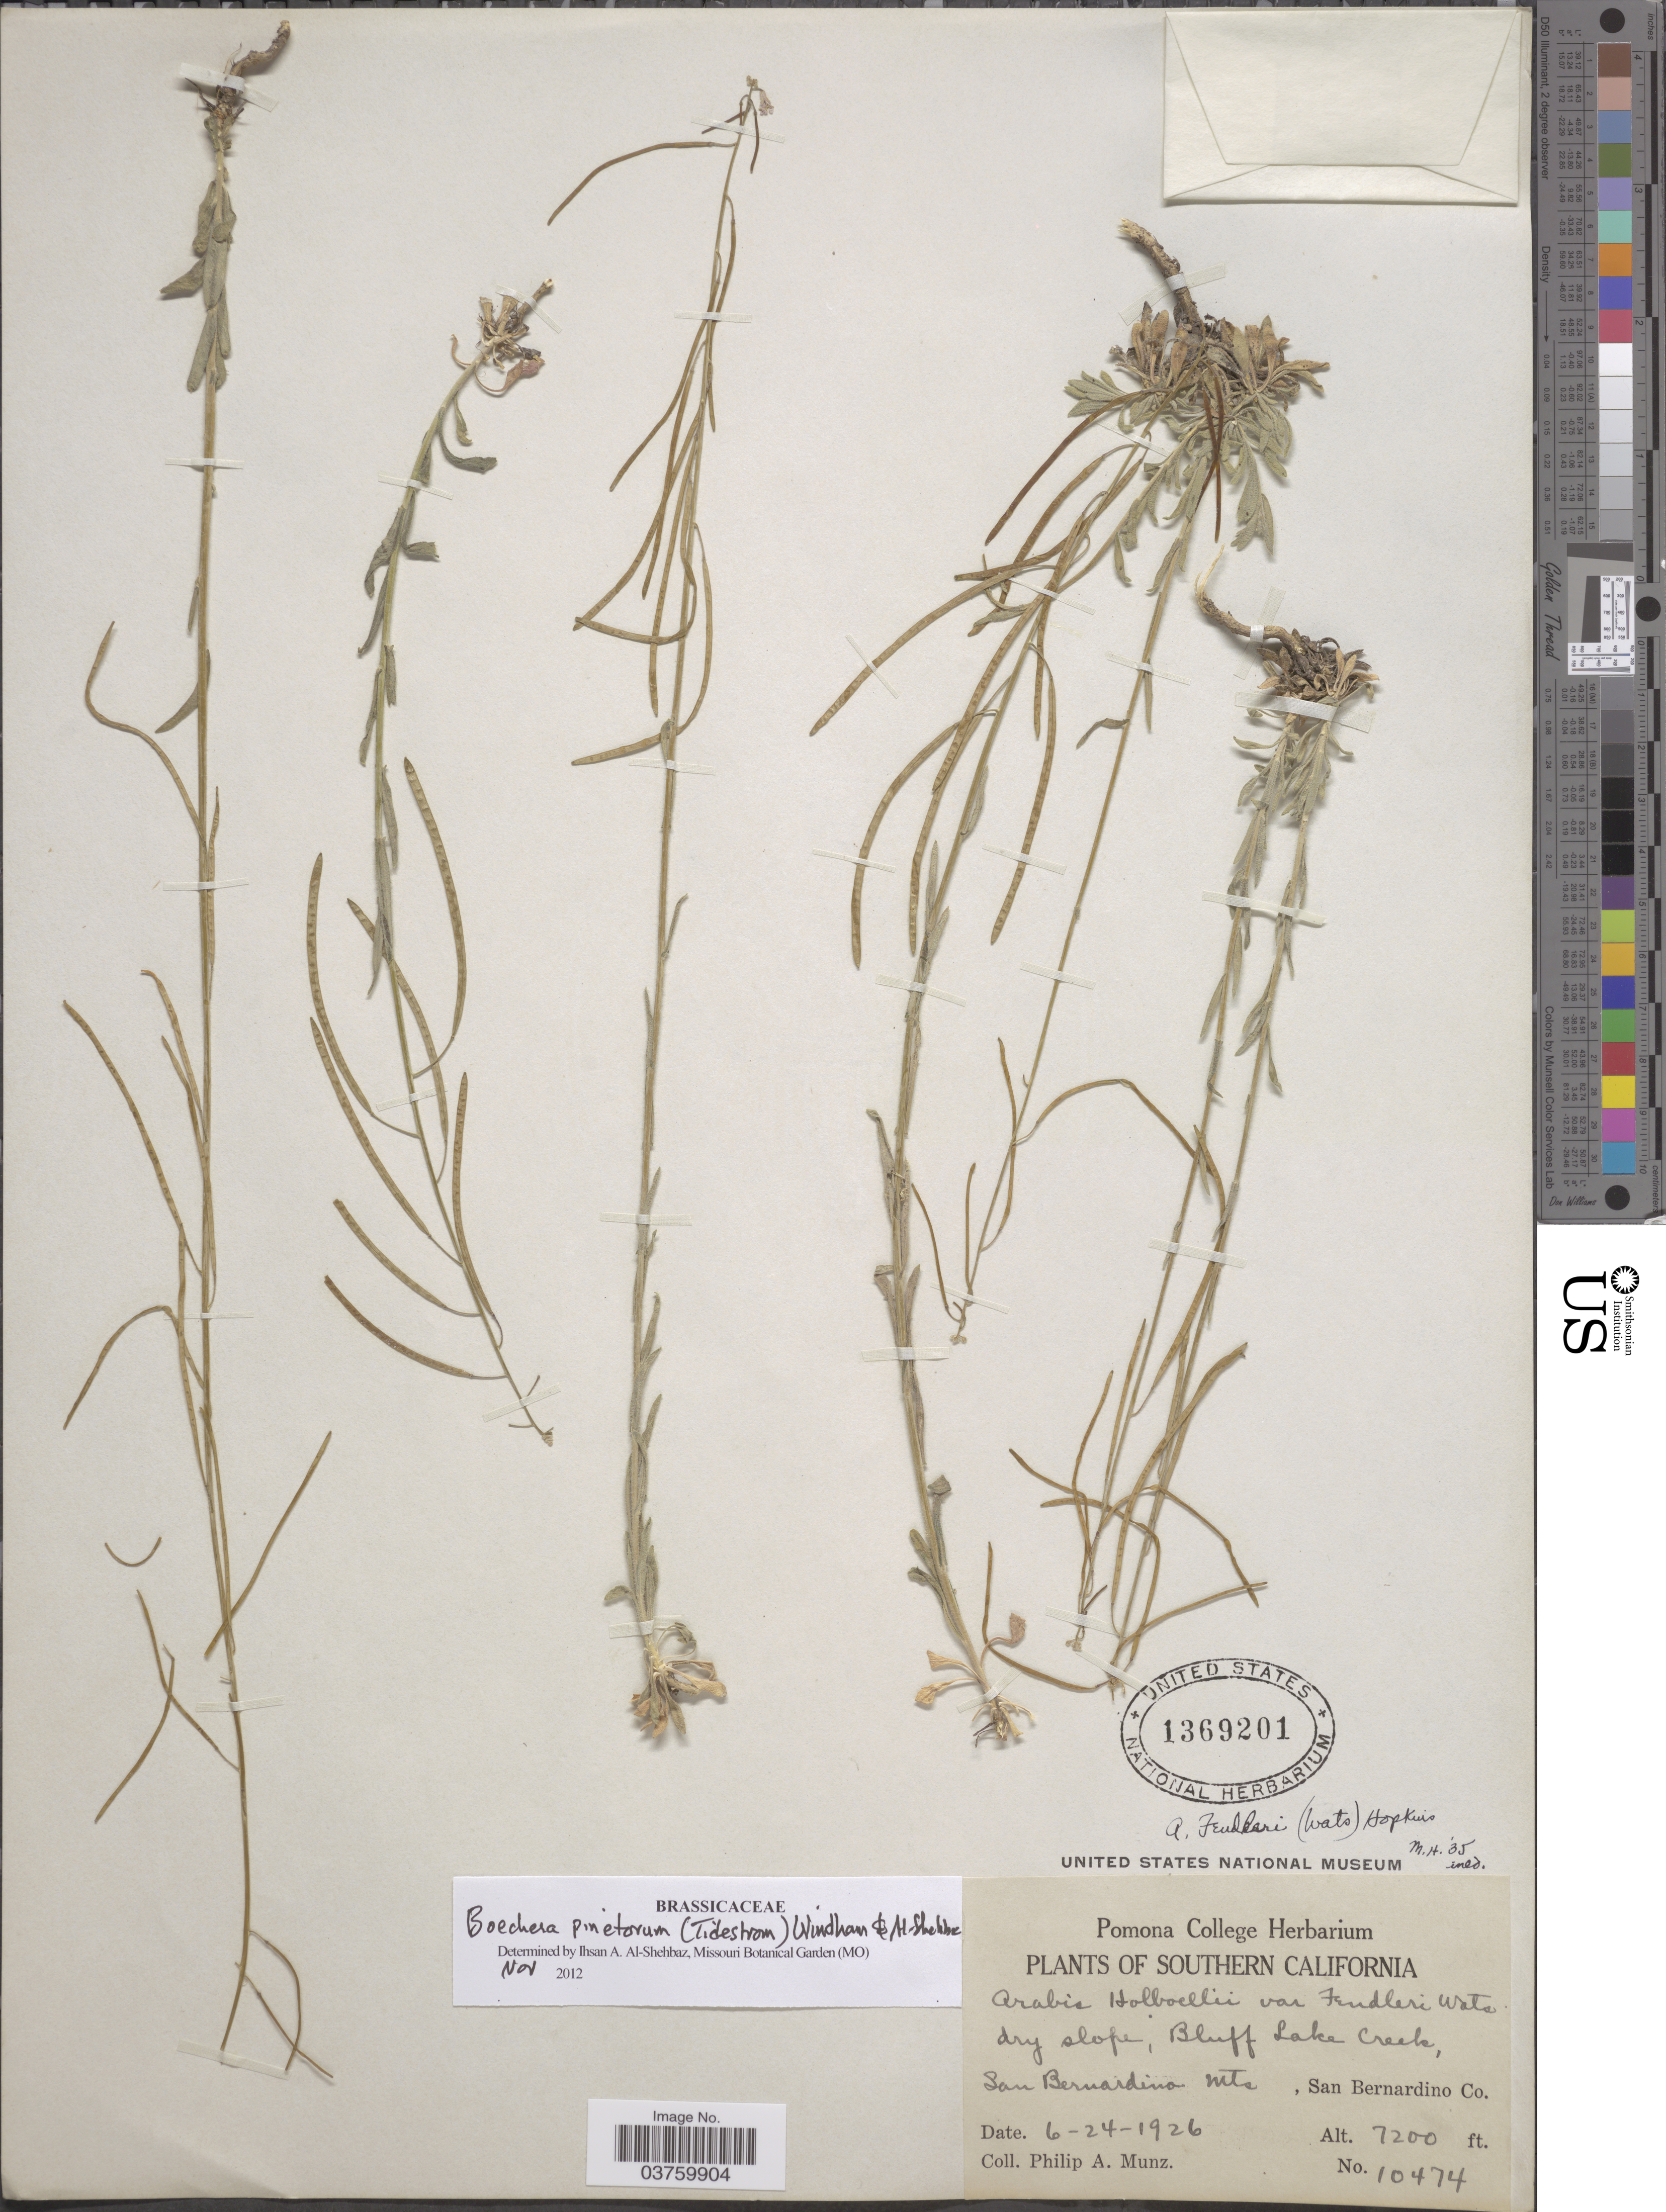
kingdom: Plantae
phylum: Tracheophyta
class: Magnoliopsida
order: Brassicales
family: Brassicaceae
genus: Boechera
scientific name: Boechera pinetorum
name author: (Tidestr.) Windham & Al-Shehbaz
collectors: P. A. Munz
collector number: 10474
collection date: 1926-06-24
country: United States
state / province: California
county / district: San Bernardino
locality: Bluff Lake Creek, San Bernardino Mts, San Bernardino Co.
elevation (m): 2195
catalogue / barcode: US 1369201